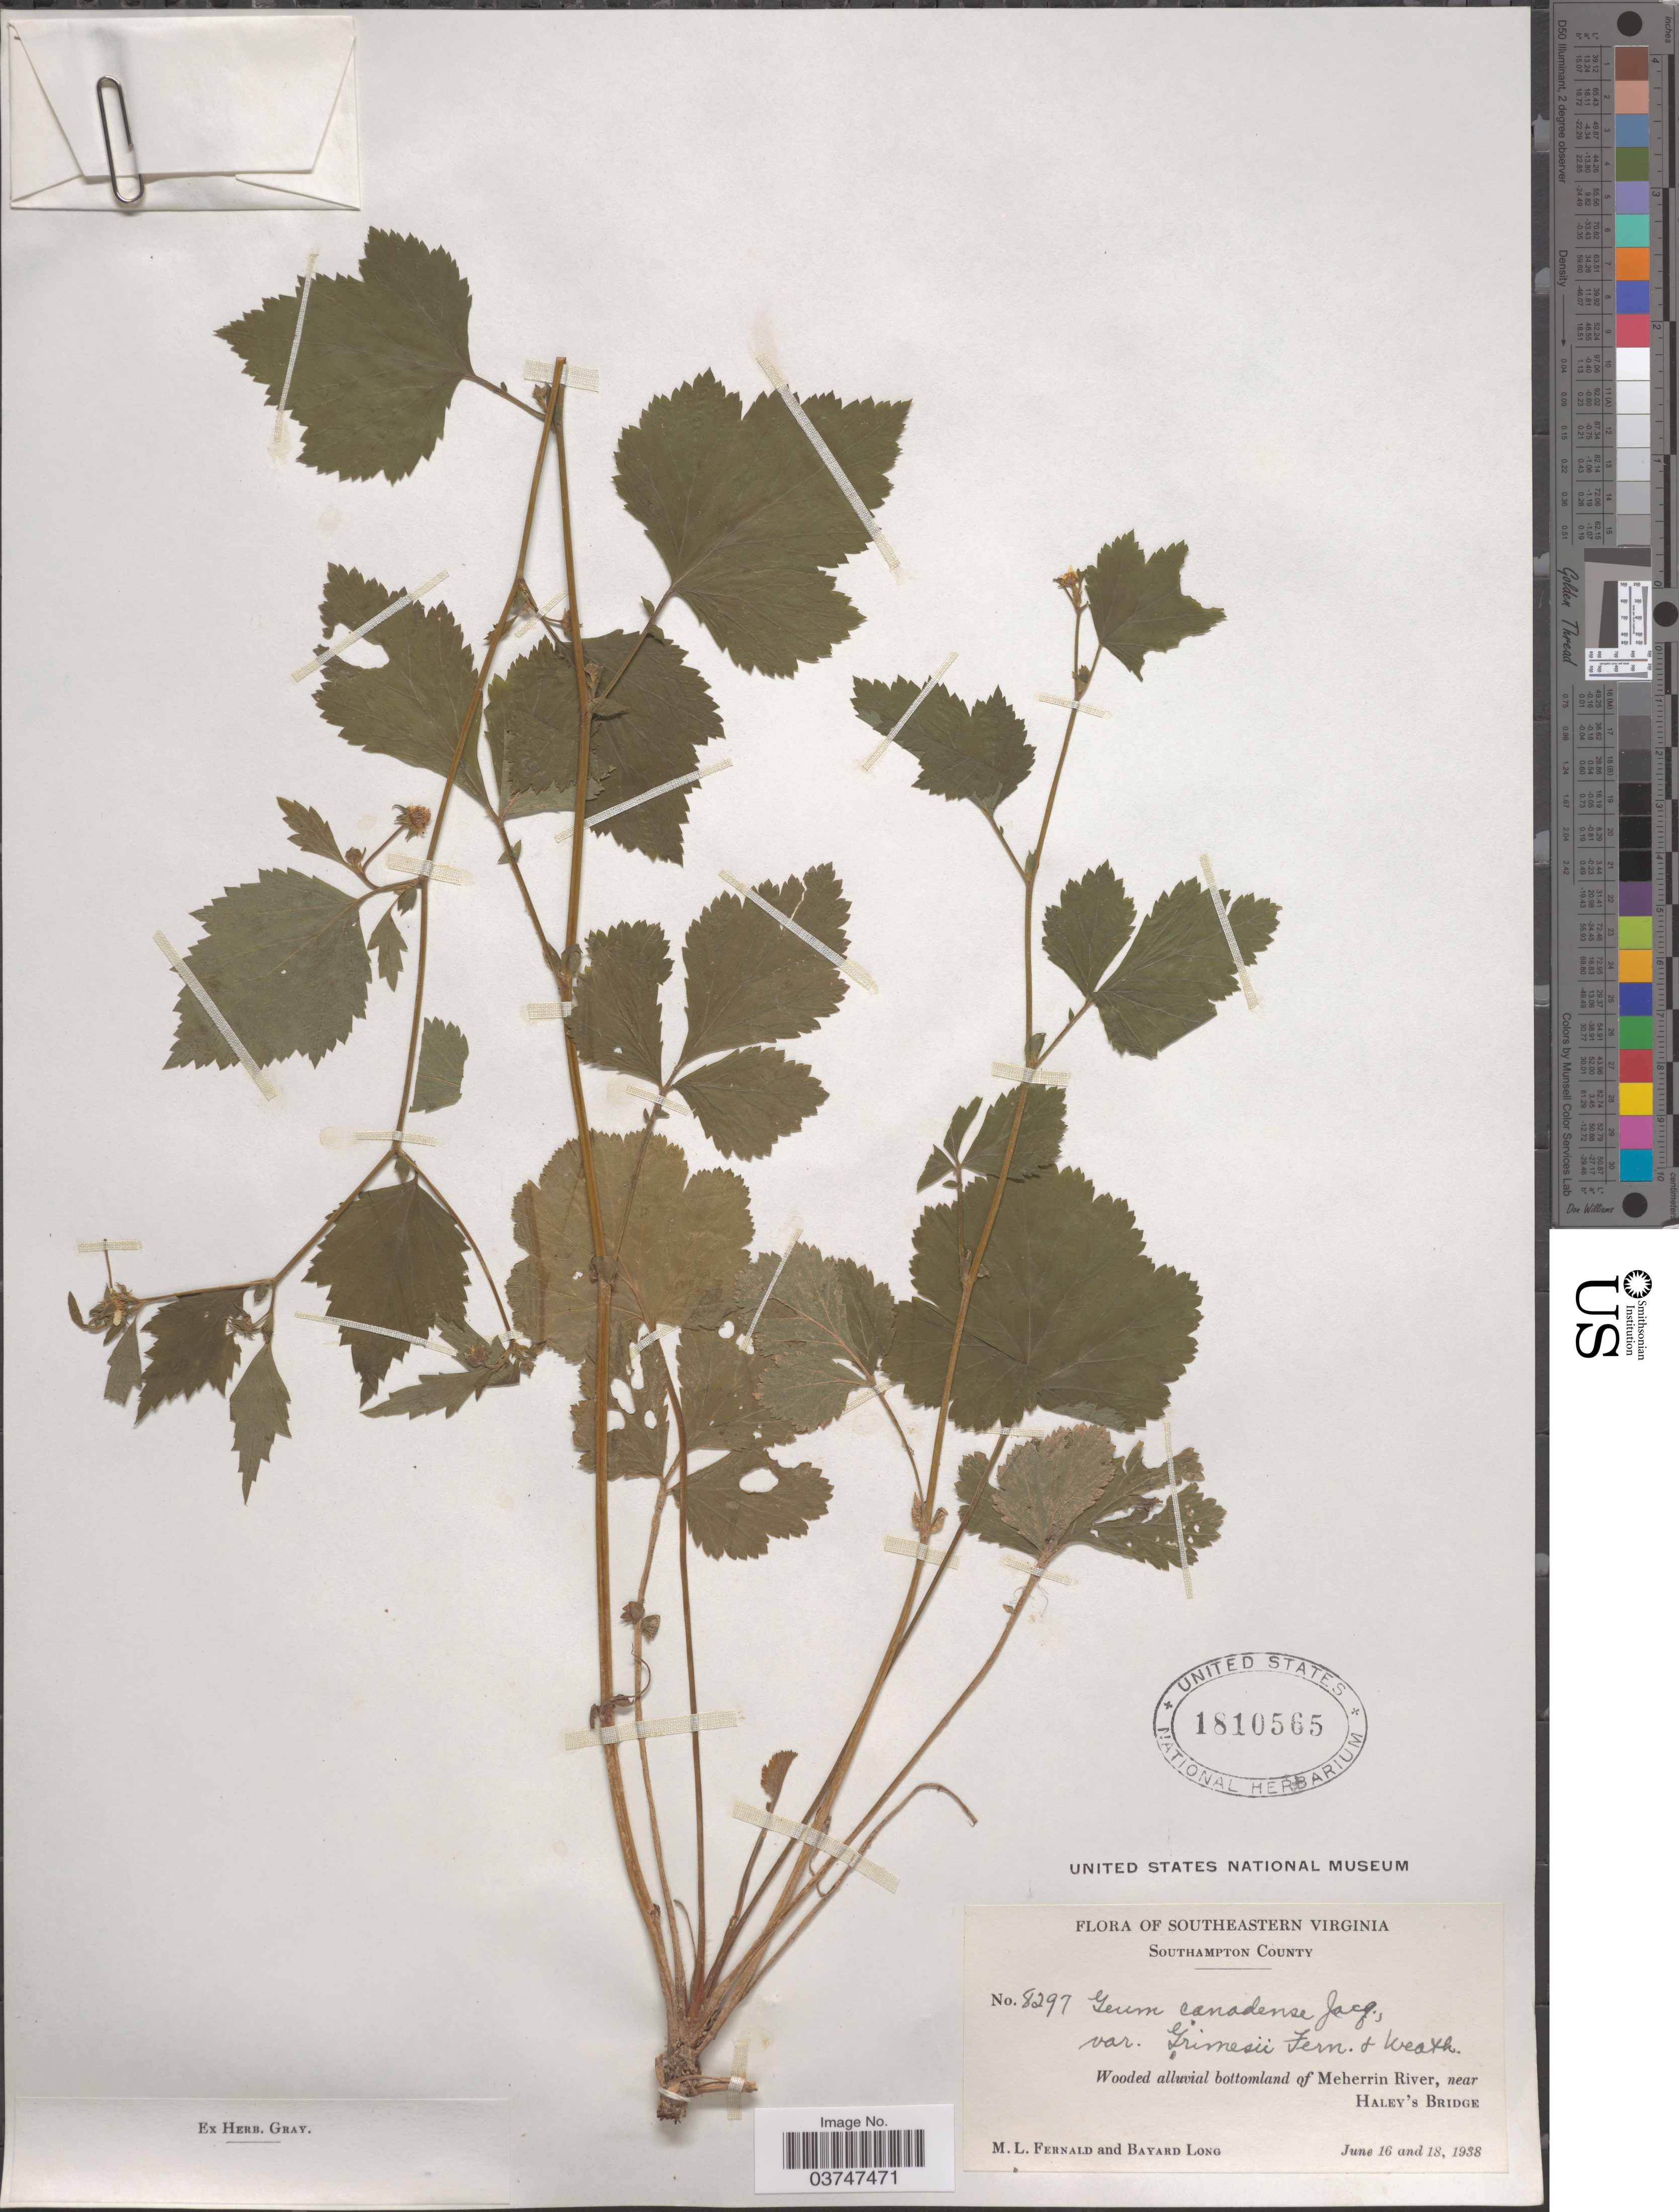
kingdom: Plantae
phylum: Tracheophyta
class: Magnoliopsida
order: Rosales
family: Rosaceae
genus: Geum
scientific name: Geum canadense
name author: Jacq.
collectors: M. L. Fernald & B. Long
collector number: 8297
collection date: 1938-06-16/1938-06-18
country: United States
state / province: Virginia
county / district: Southampton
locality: Southeastern Virginia. Southampton County. Wooded alluvial bottomland of Meherrin River, near Haley's Bridge.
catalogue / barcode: US 1810565